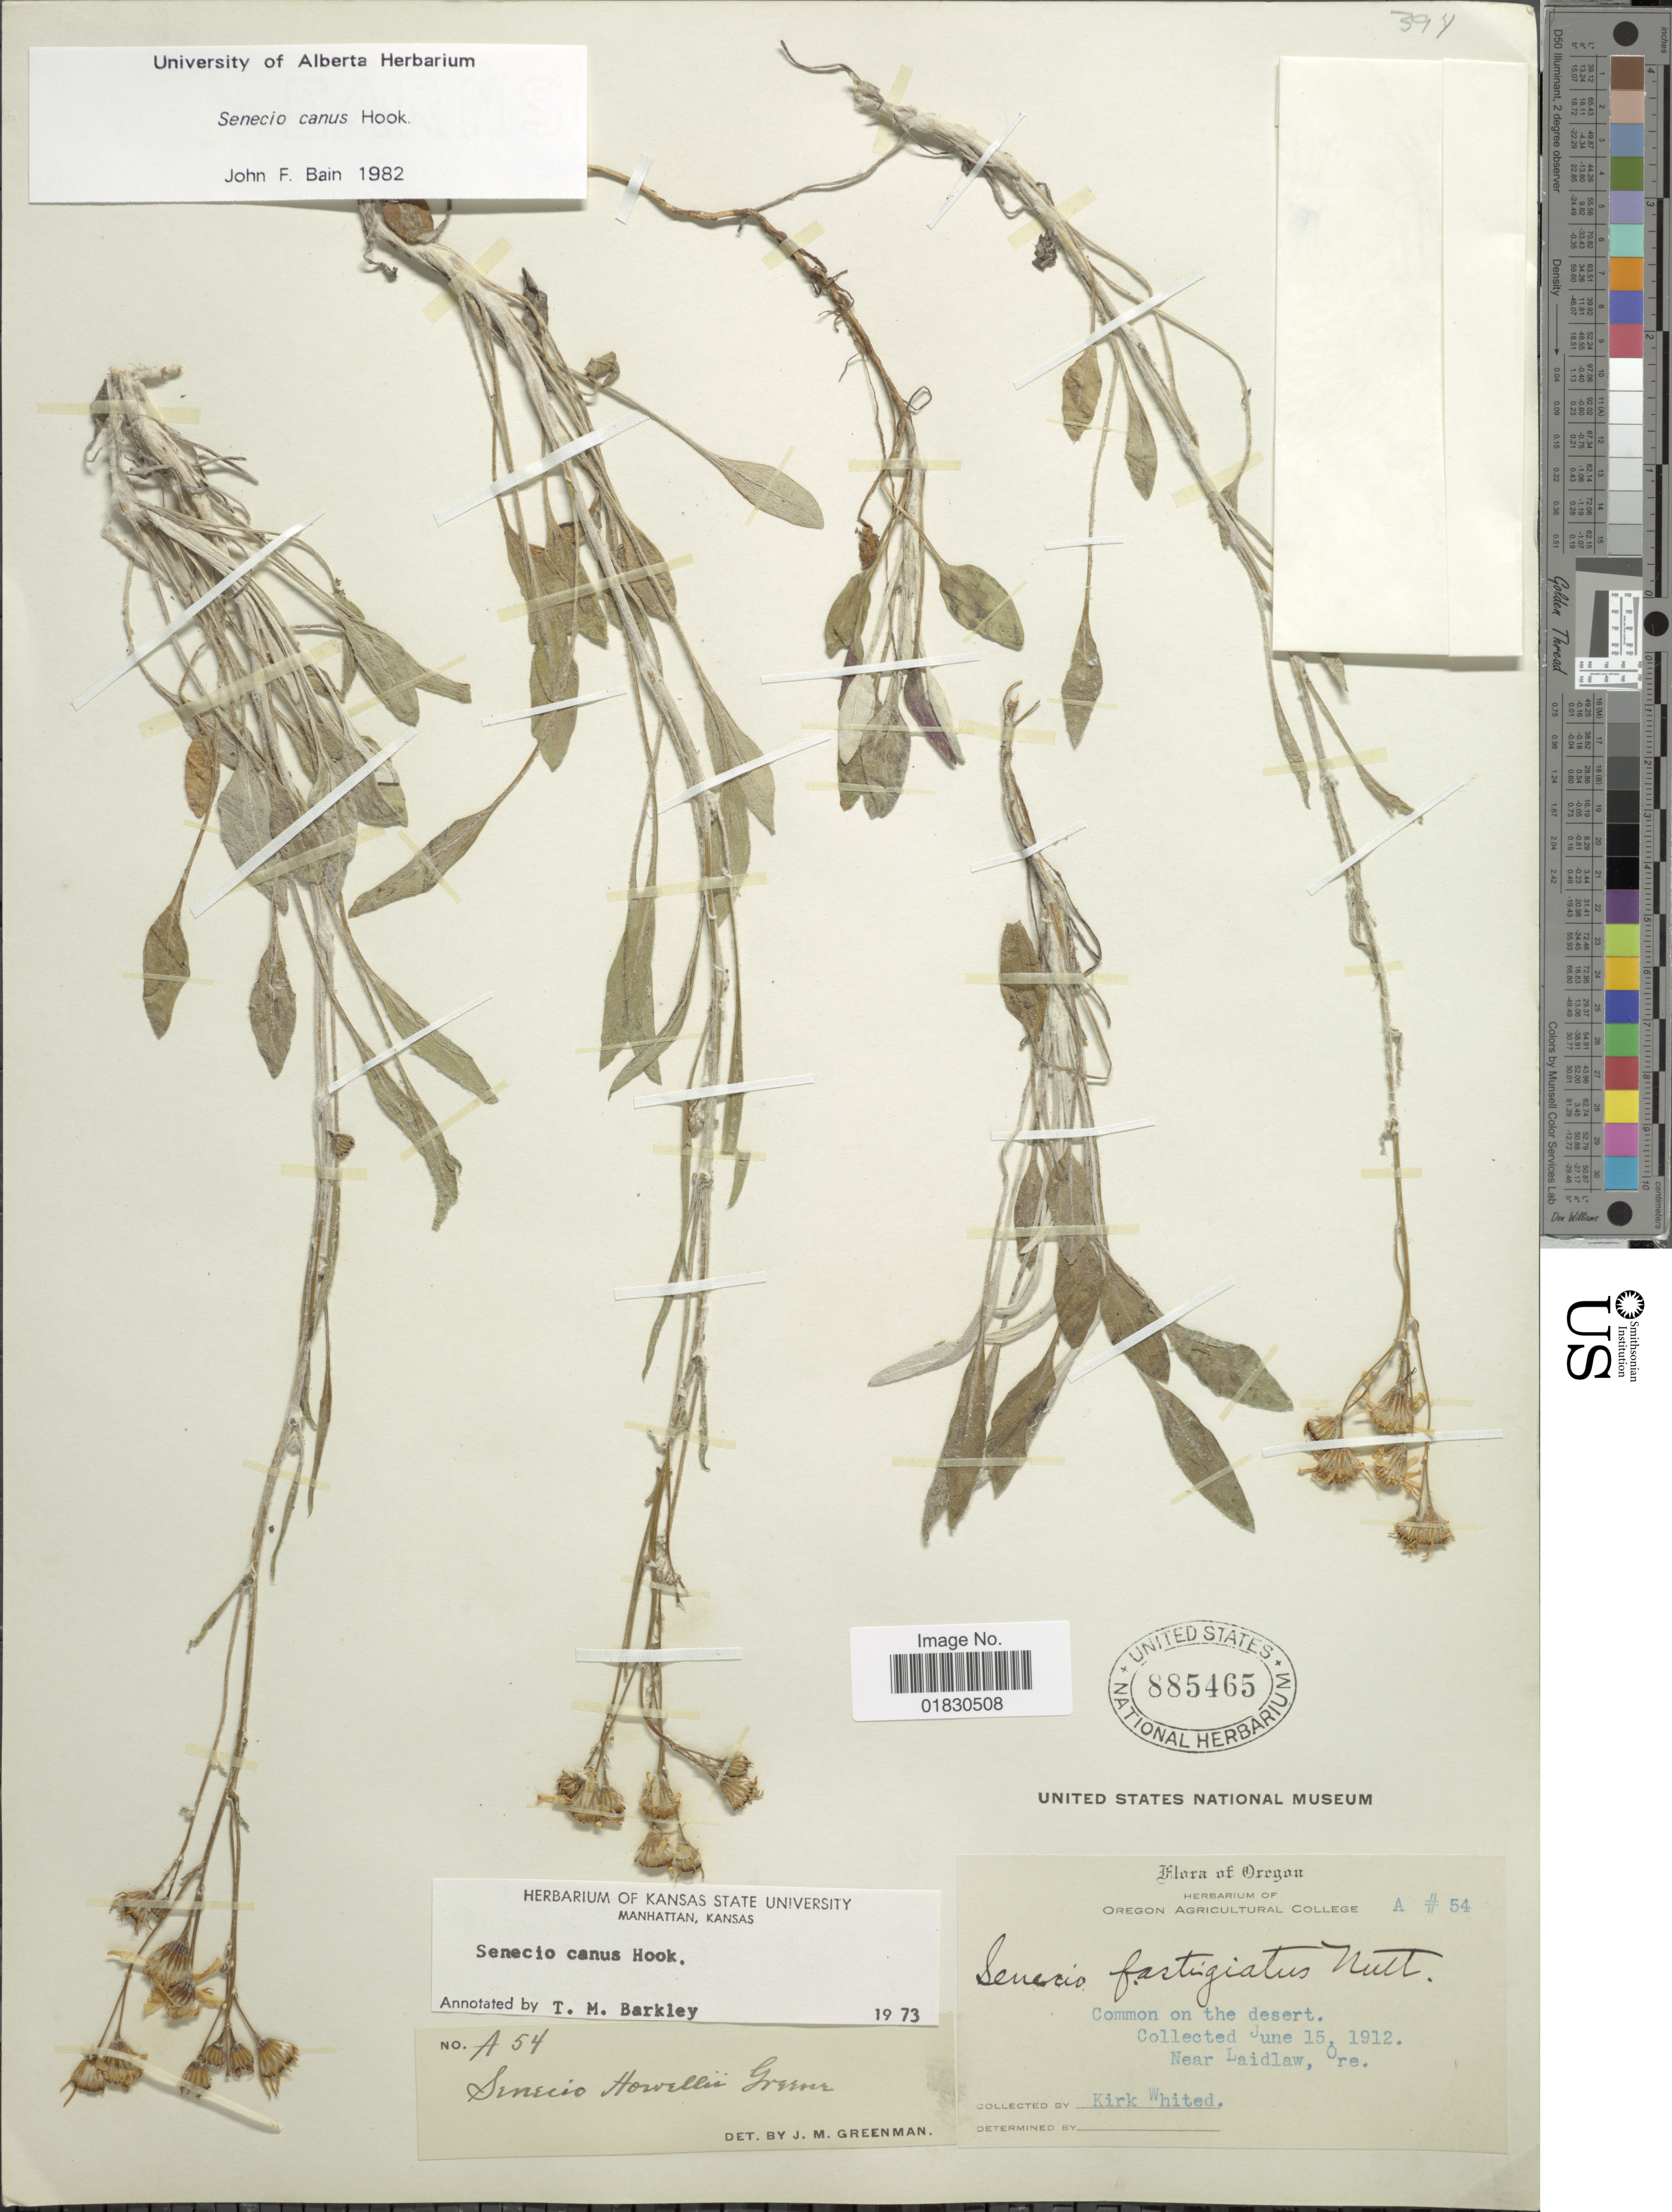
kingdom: Plantae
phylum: Tracheophyta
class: Magnoliopsida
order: Asterales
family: Asteraceae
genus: Packera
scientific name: Packera cana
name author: (Hook.) W.A. Weber & Á. Löve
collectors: K. Whited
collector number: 54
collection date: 1912-06-15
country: United States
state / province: Oregon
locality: Near Laidlaw, Ore.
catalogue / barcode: US 885465